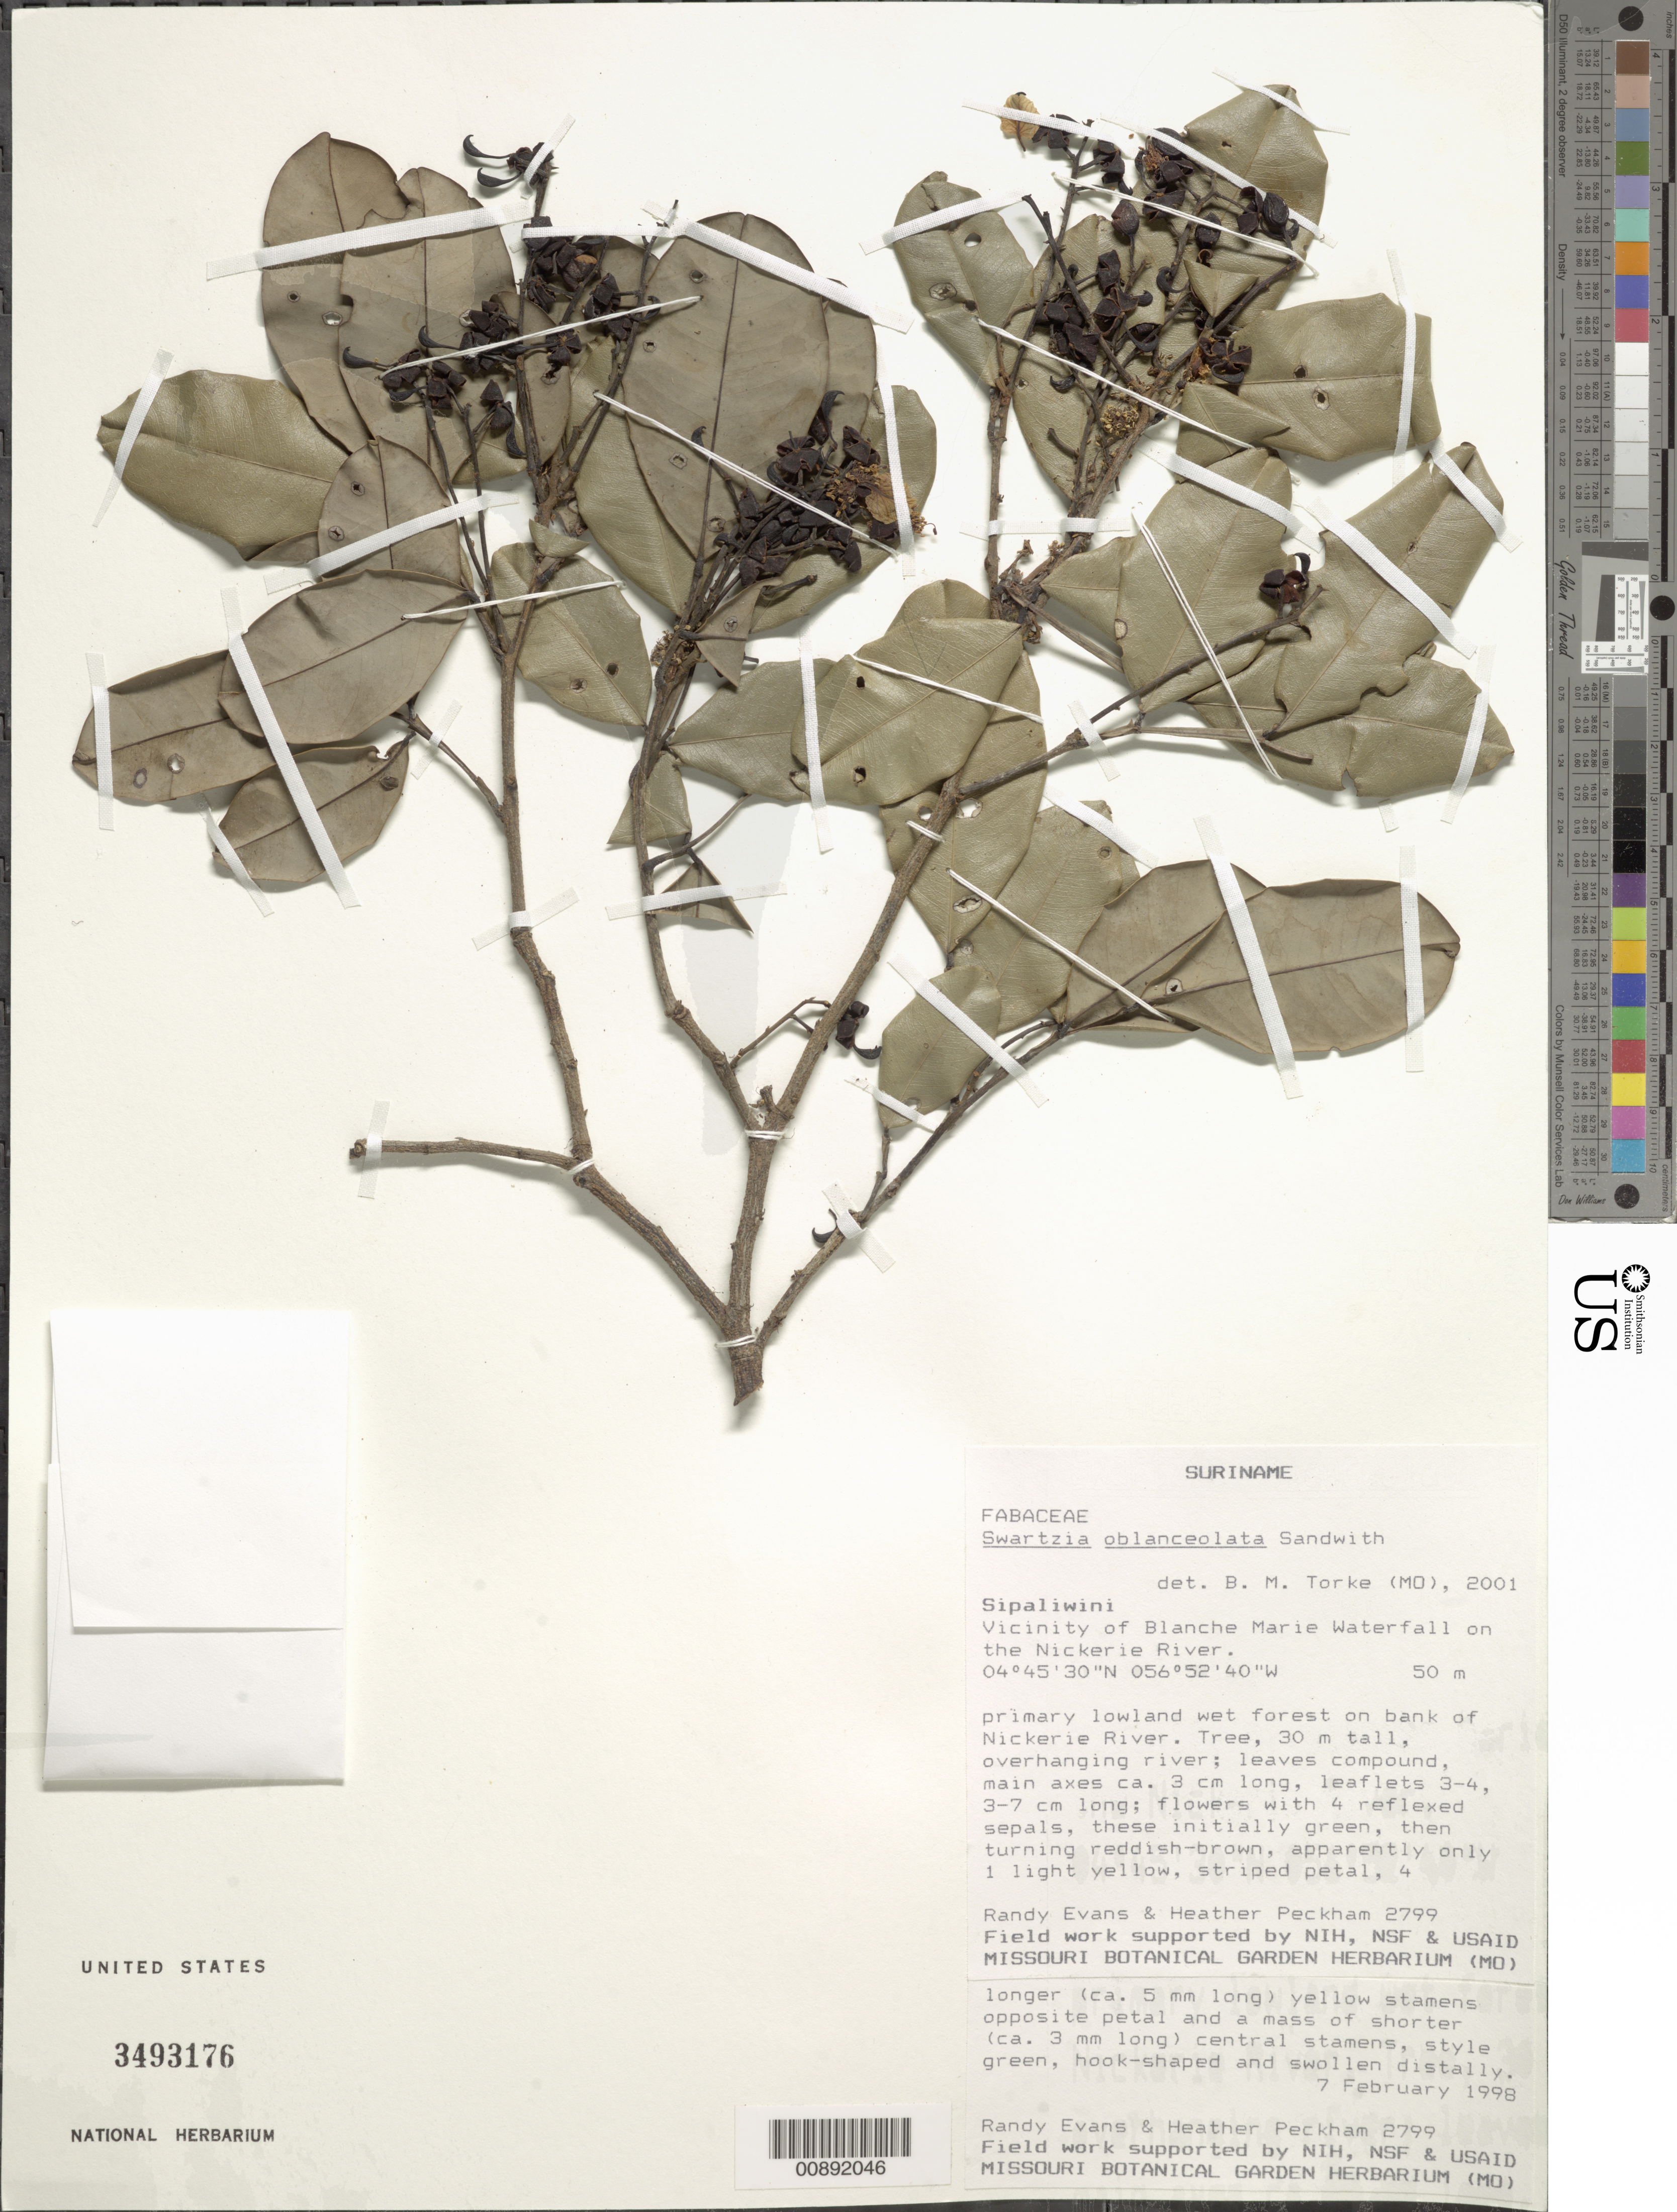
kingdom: Plantae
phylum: Tracheophyta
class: Magnoliopsida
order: Fabales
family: Fabaceae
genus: Swartzia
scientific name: Swartzia oblanceolata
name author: Sandwith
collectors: R. Evans & H. Peckham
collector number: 2799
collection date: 1998-02-07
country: Suriname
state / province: Sipaliwini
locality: Sipaliwini, Vicinity of Blanche Marie Waterfall on the Nickerie River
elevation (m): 50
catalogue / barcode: US 3493176